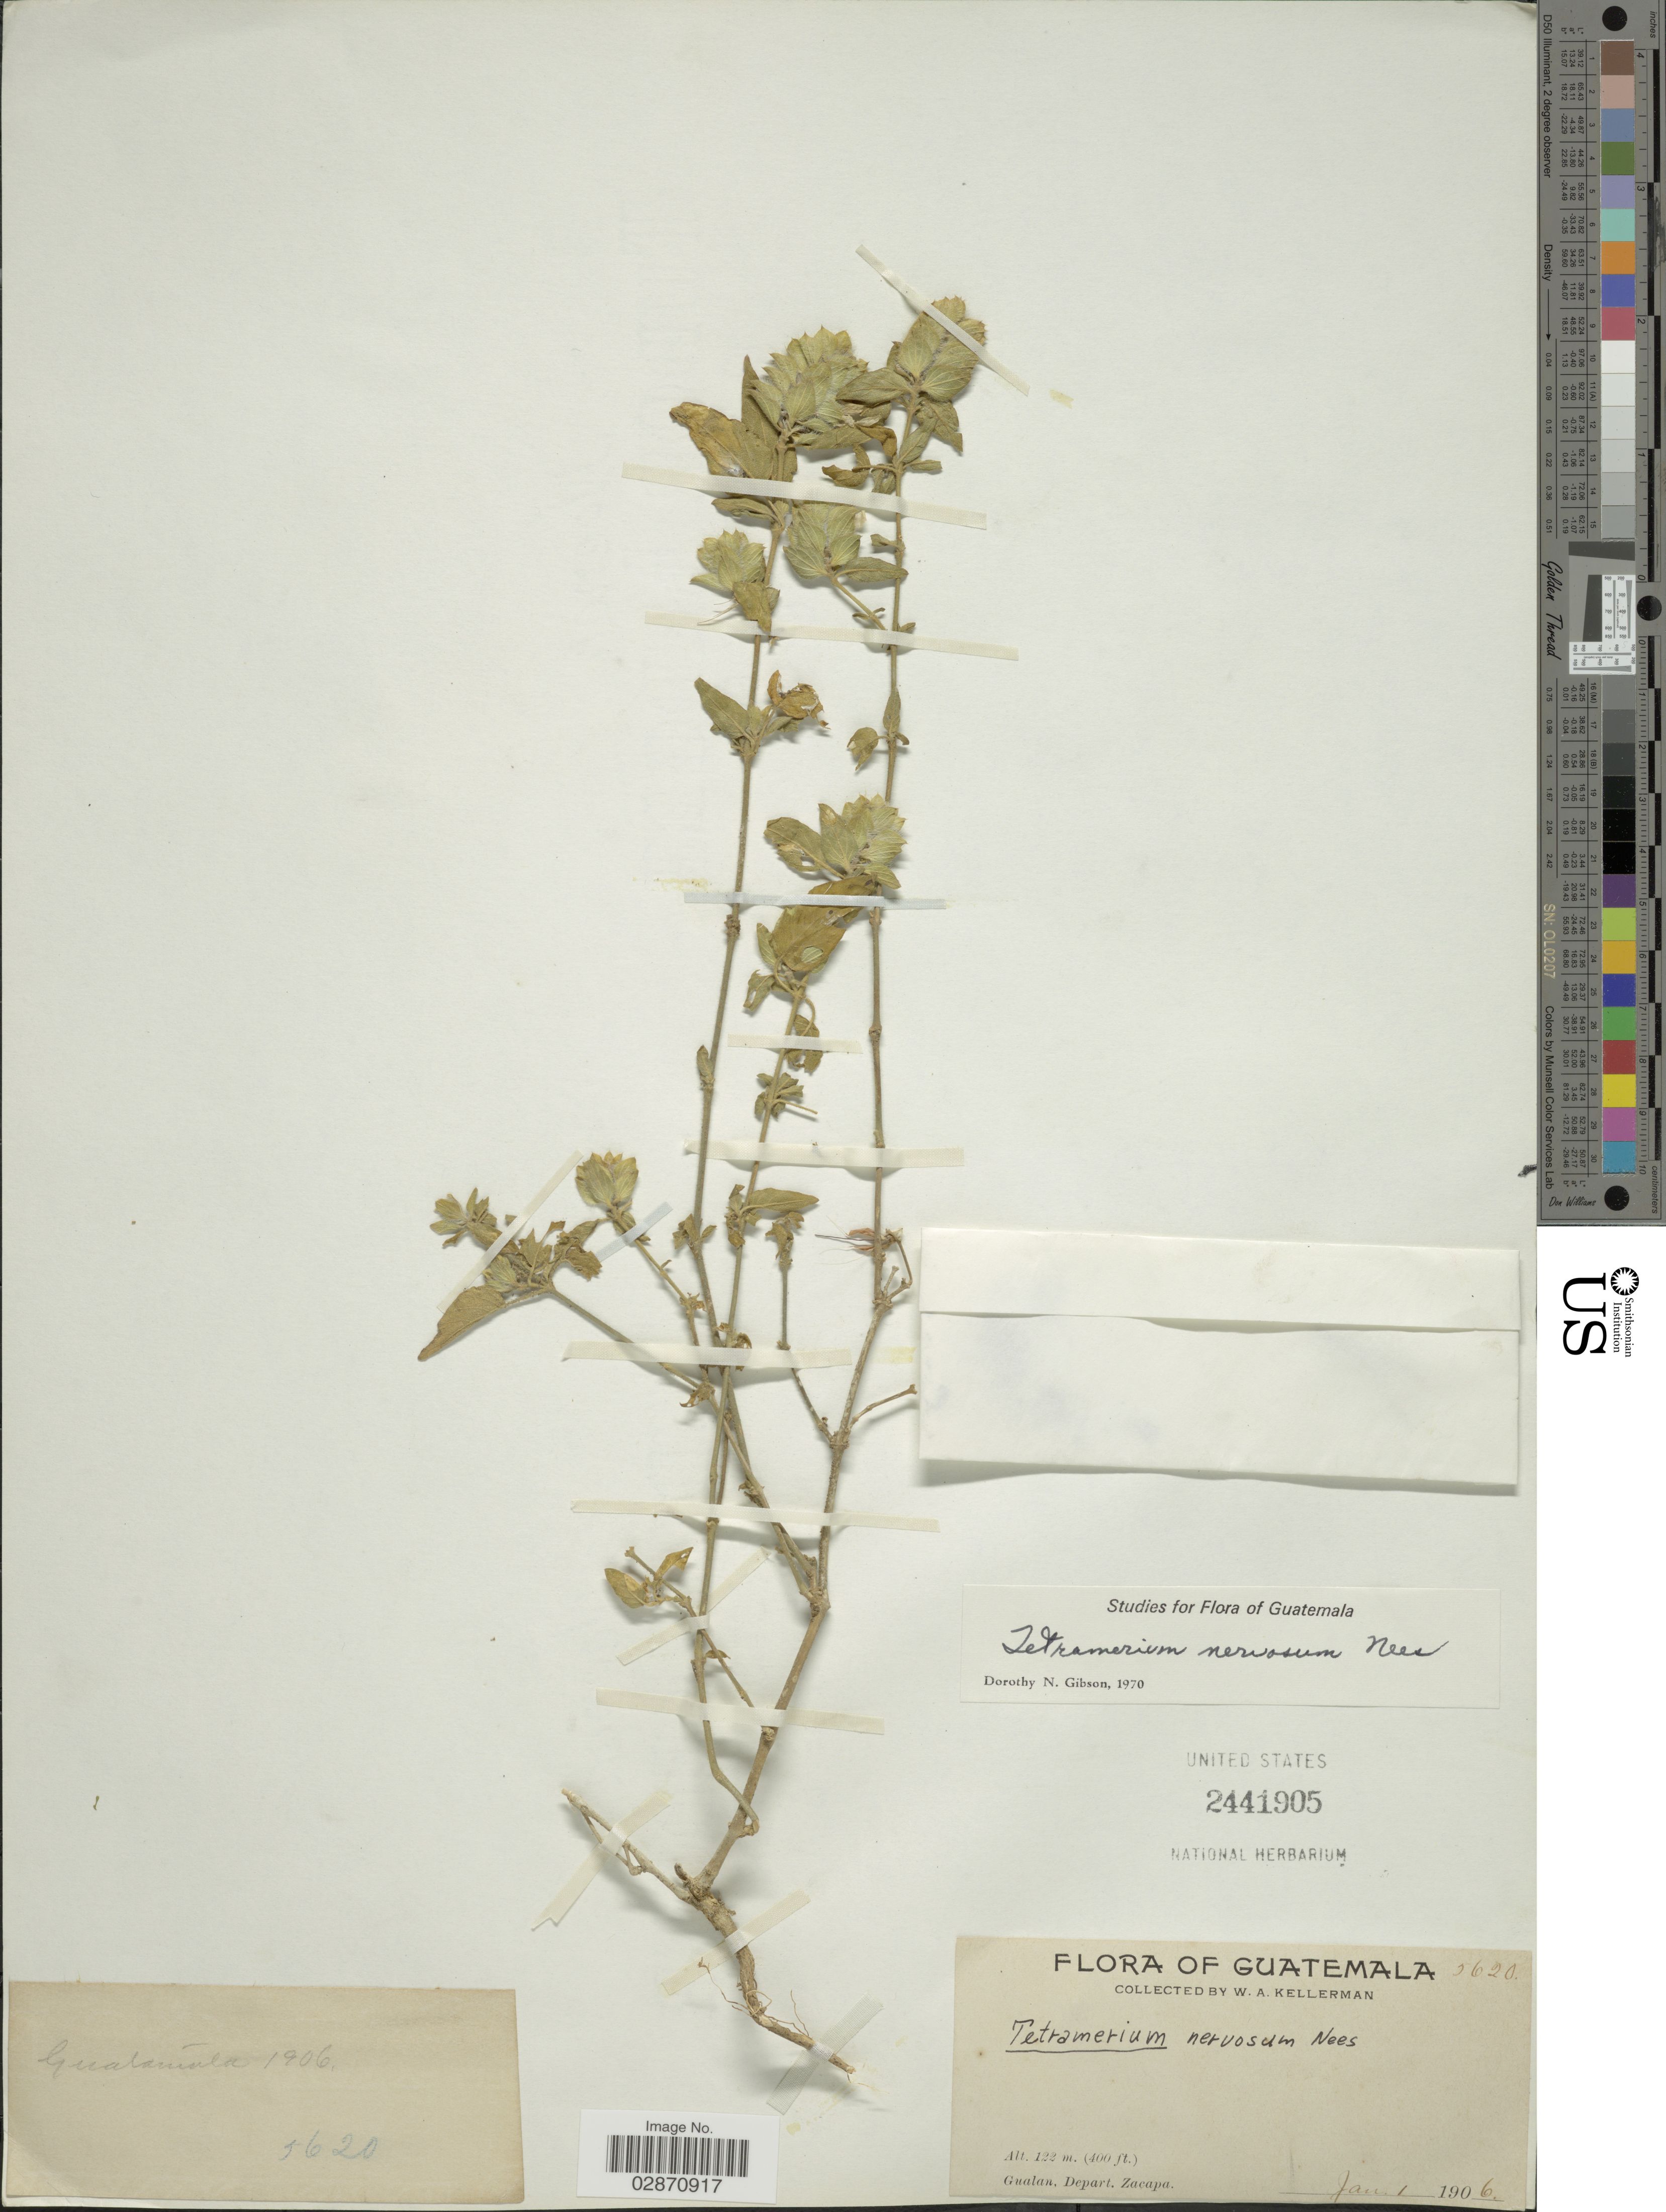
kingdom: Plantae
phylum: Tracheophyta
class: Magnoliopsida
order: Lamiales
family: Acanthaceae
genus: Tetramerium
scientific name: Tetramerium nervosum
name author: Nees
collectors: W. Kellerman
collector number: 5620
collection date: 1906-01-01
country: Guatemala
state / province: Zacapa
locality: Gualan, Depart. Zacapa.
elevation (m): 122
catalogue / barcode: US 2441905